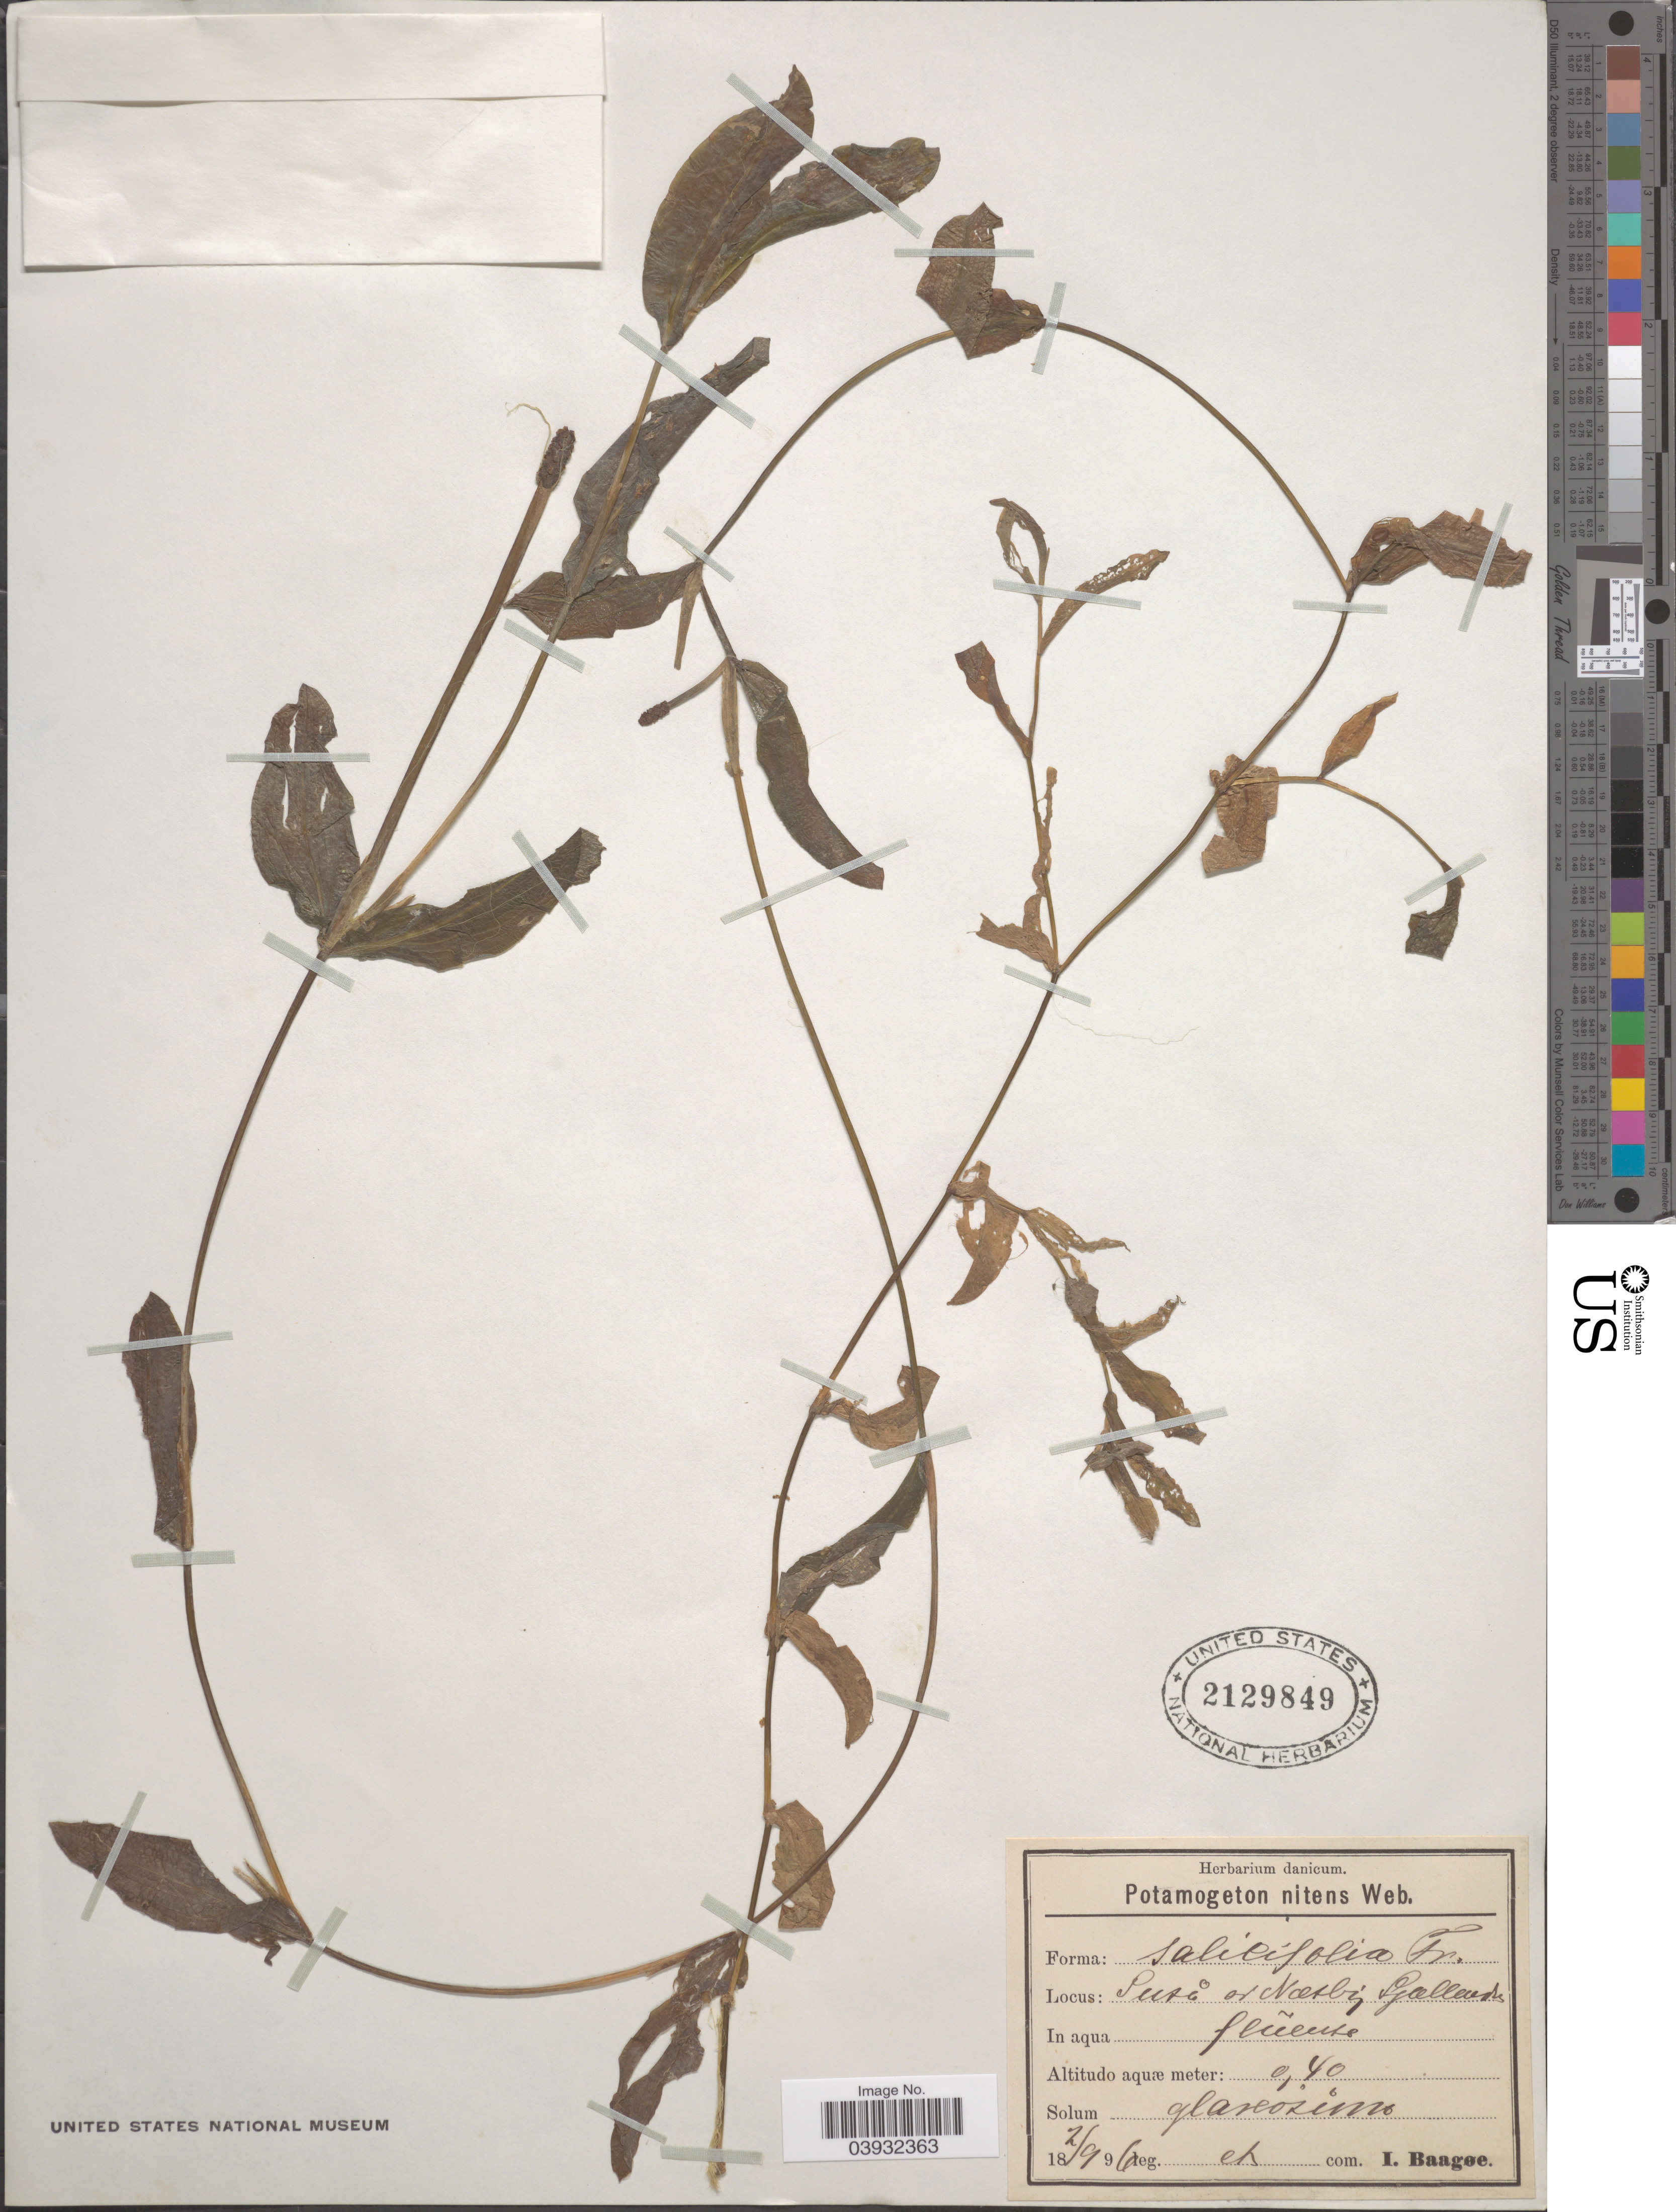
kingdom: Plantae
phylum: Tracheophyta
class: Liliopsida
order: Alismatales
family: Potamogetonaceae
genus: Potamogeton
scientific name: Potamogeton nitens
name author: Willd. ex Cham. & Schltdl.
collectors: I. Baagøe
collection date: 1896-09-02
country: Denmark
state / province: Sjæland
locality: Puti or Nætbi Sjællands.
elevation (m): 0.4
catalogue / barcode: US 2129849